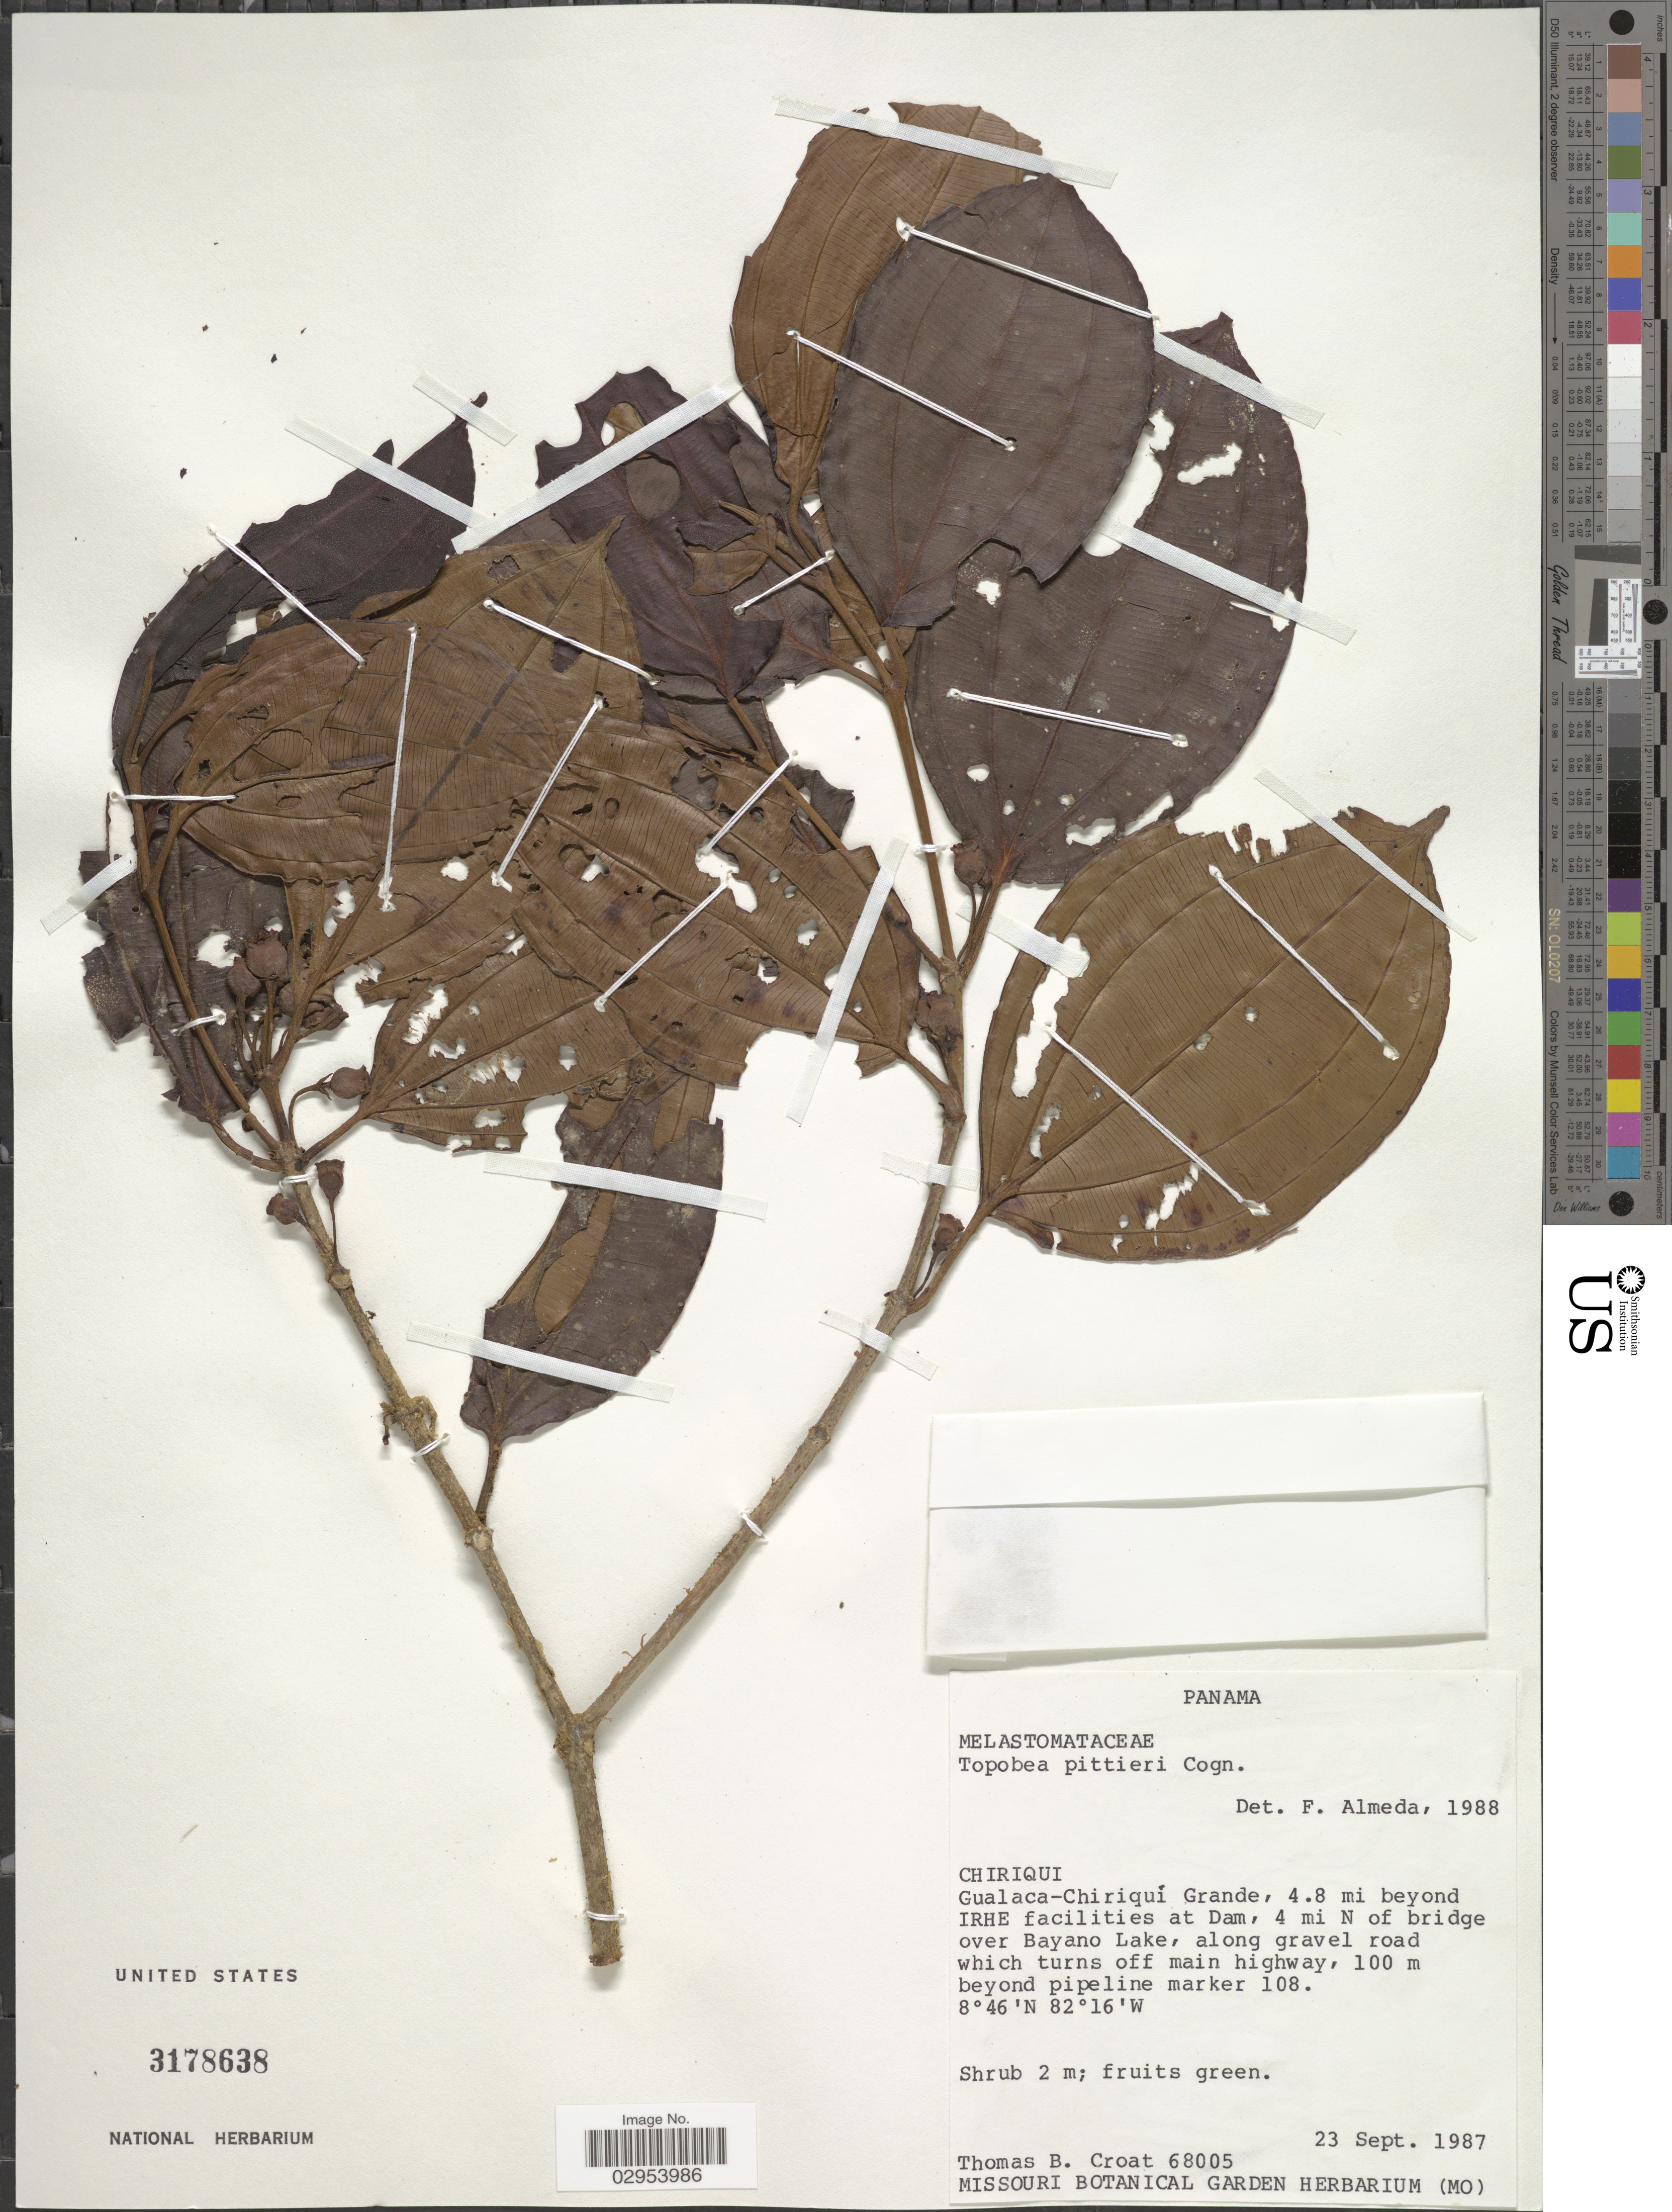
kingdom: Plantae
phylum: Tracheophyta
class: Magnoliopsida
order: Myrtales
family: Melastomataceae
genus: Topobea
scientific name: Topobea pittieri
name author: Cogn.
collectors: T. B. Croat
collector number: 68005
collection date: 1987-09-23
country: Panama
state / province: Chiriqui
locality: Gualaca-Chiriquí Grande, 4.8 mi beyond IRHE facilities at Dam, 4 mi N of bridge over Bayano Lake, along gravel road which turns off main highway, 100 m beyond pipeline marker 108.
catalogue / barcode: US 3178638